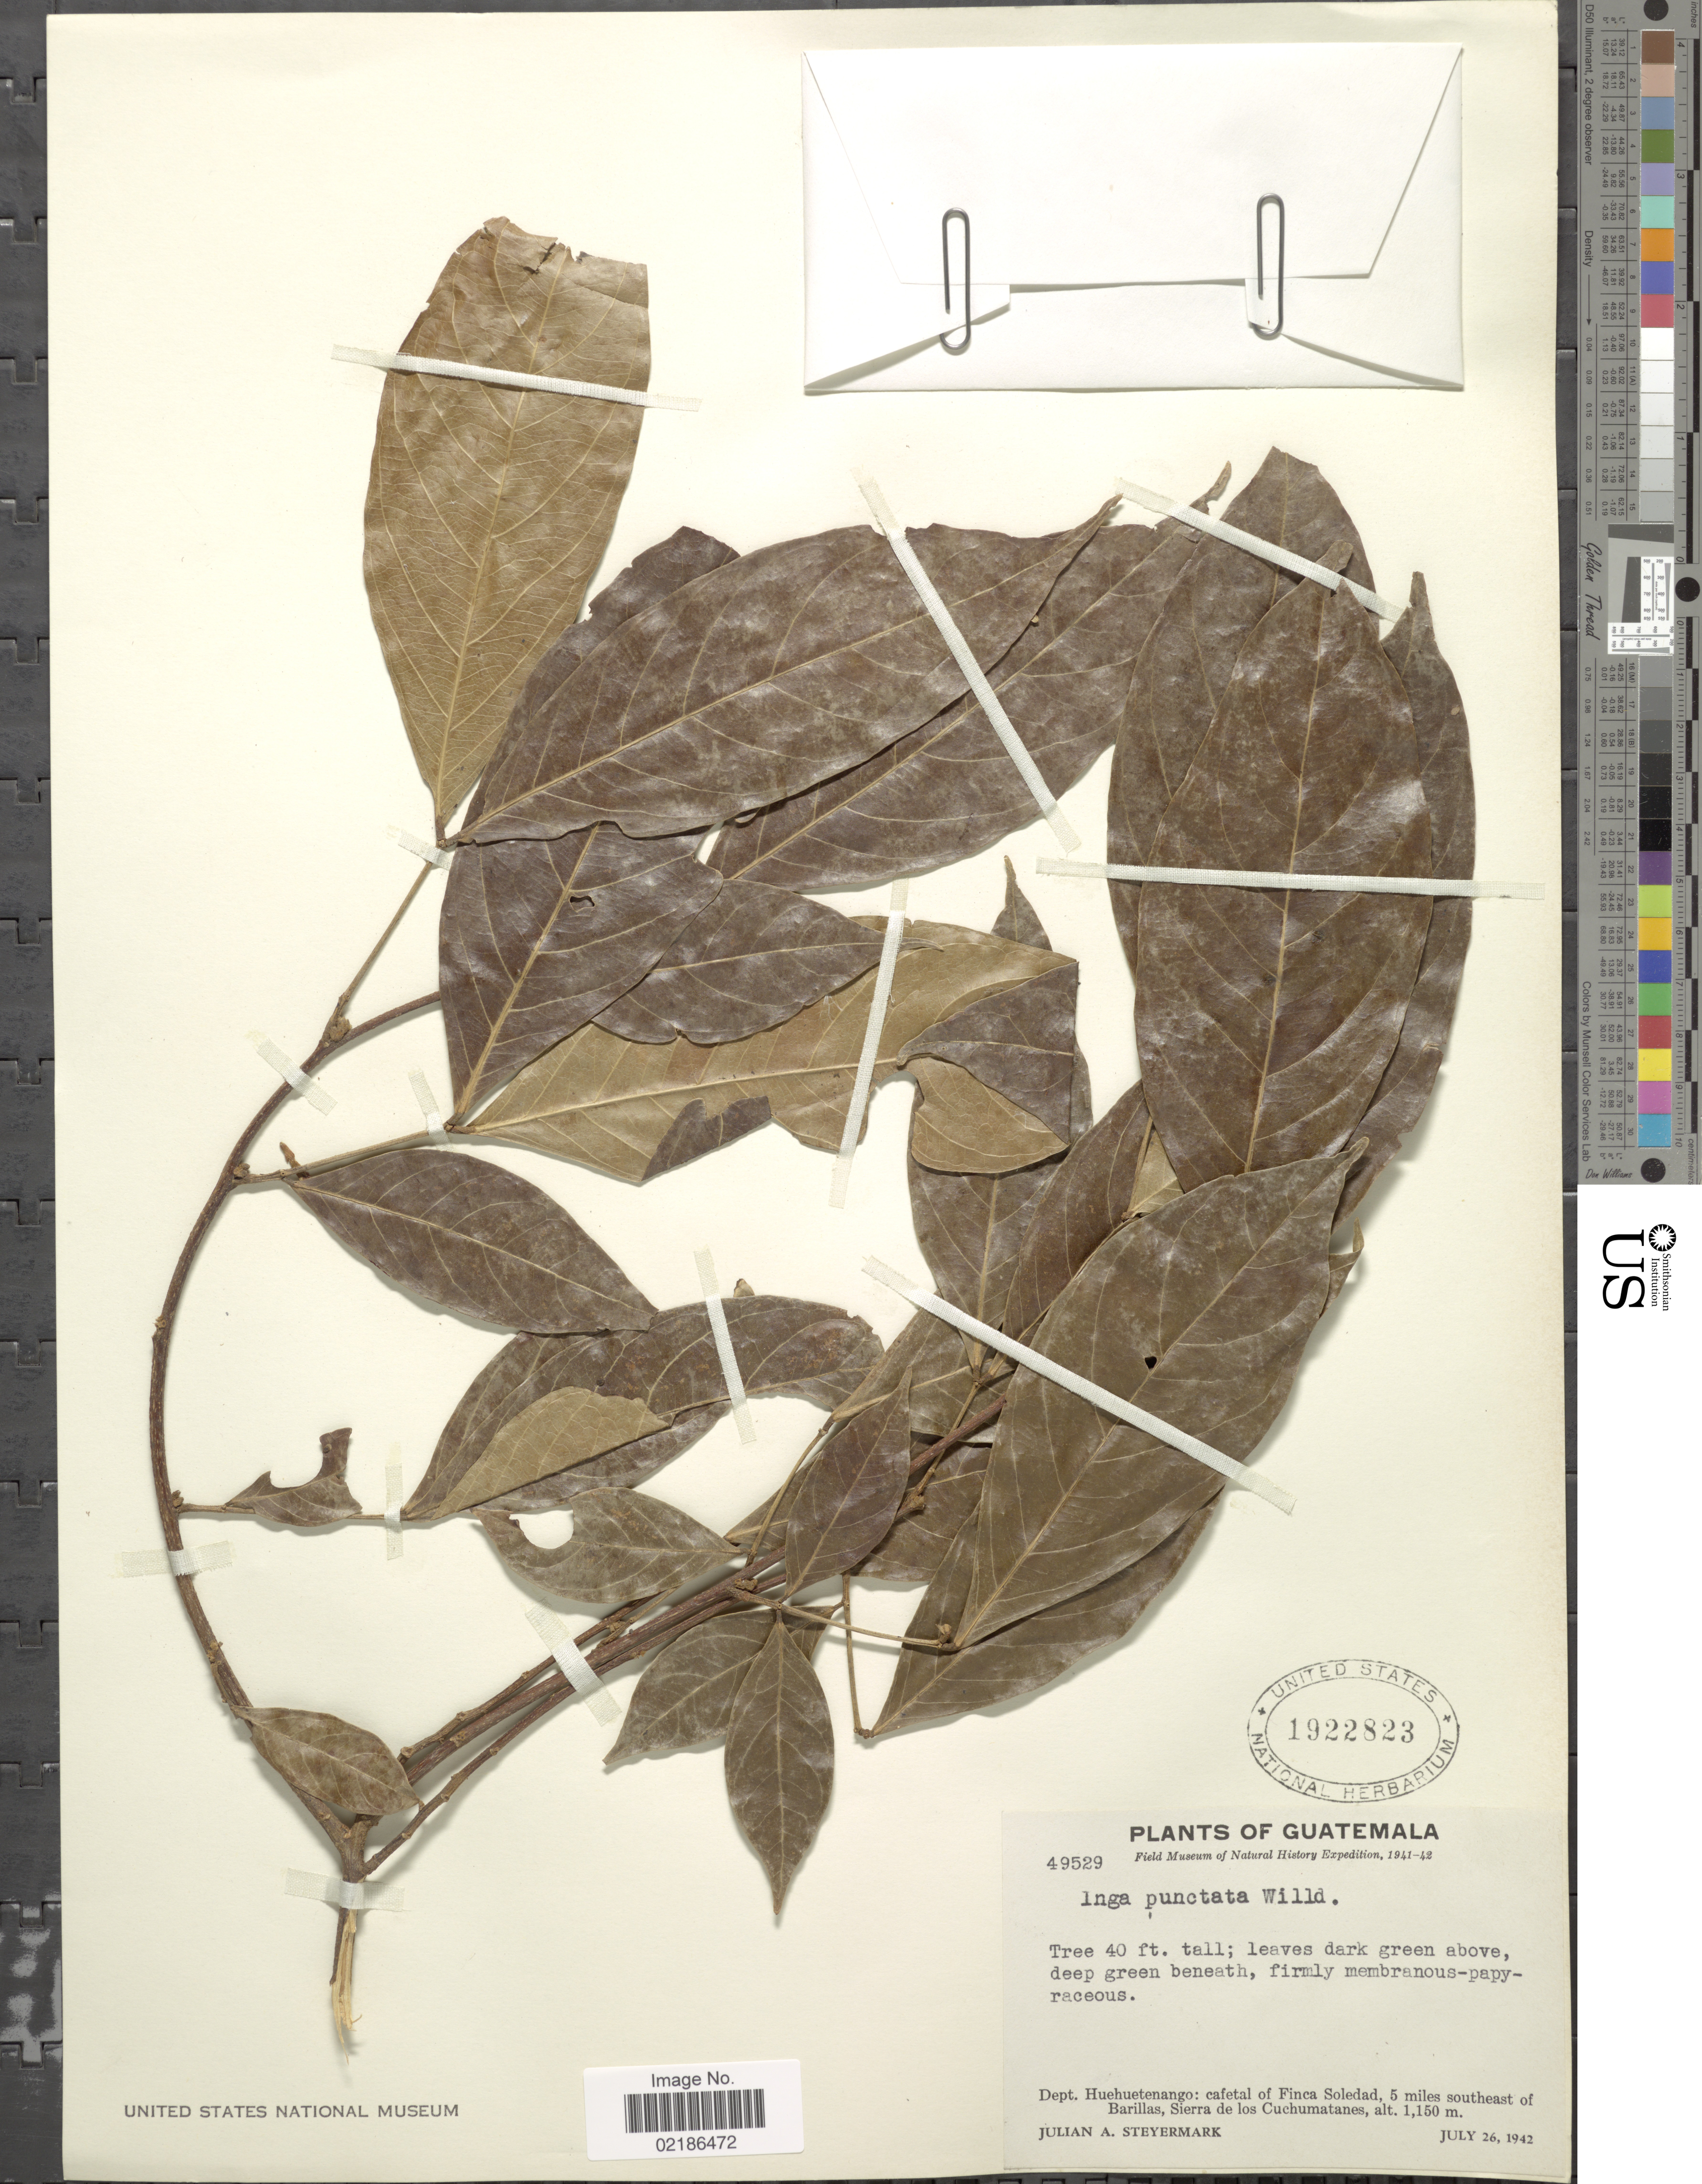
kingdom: Plantae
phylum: Tracheophyta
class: Magnoliopsida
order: Fabales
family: Fabaceae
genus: Inga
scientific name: Inga punctata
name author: Willd.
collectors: J. Steyermark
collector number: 49529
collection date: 1942-07-26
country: Guatemala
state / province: Huehuetenango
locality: Cafetal of Finca Soledad, 5 miles southeast of Barillas, Sierra de los Cuchumatanes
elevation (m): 1150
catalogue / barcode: US 1922823